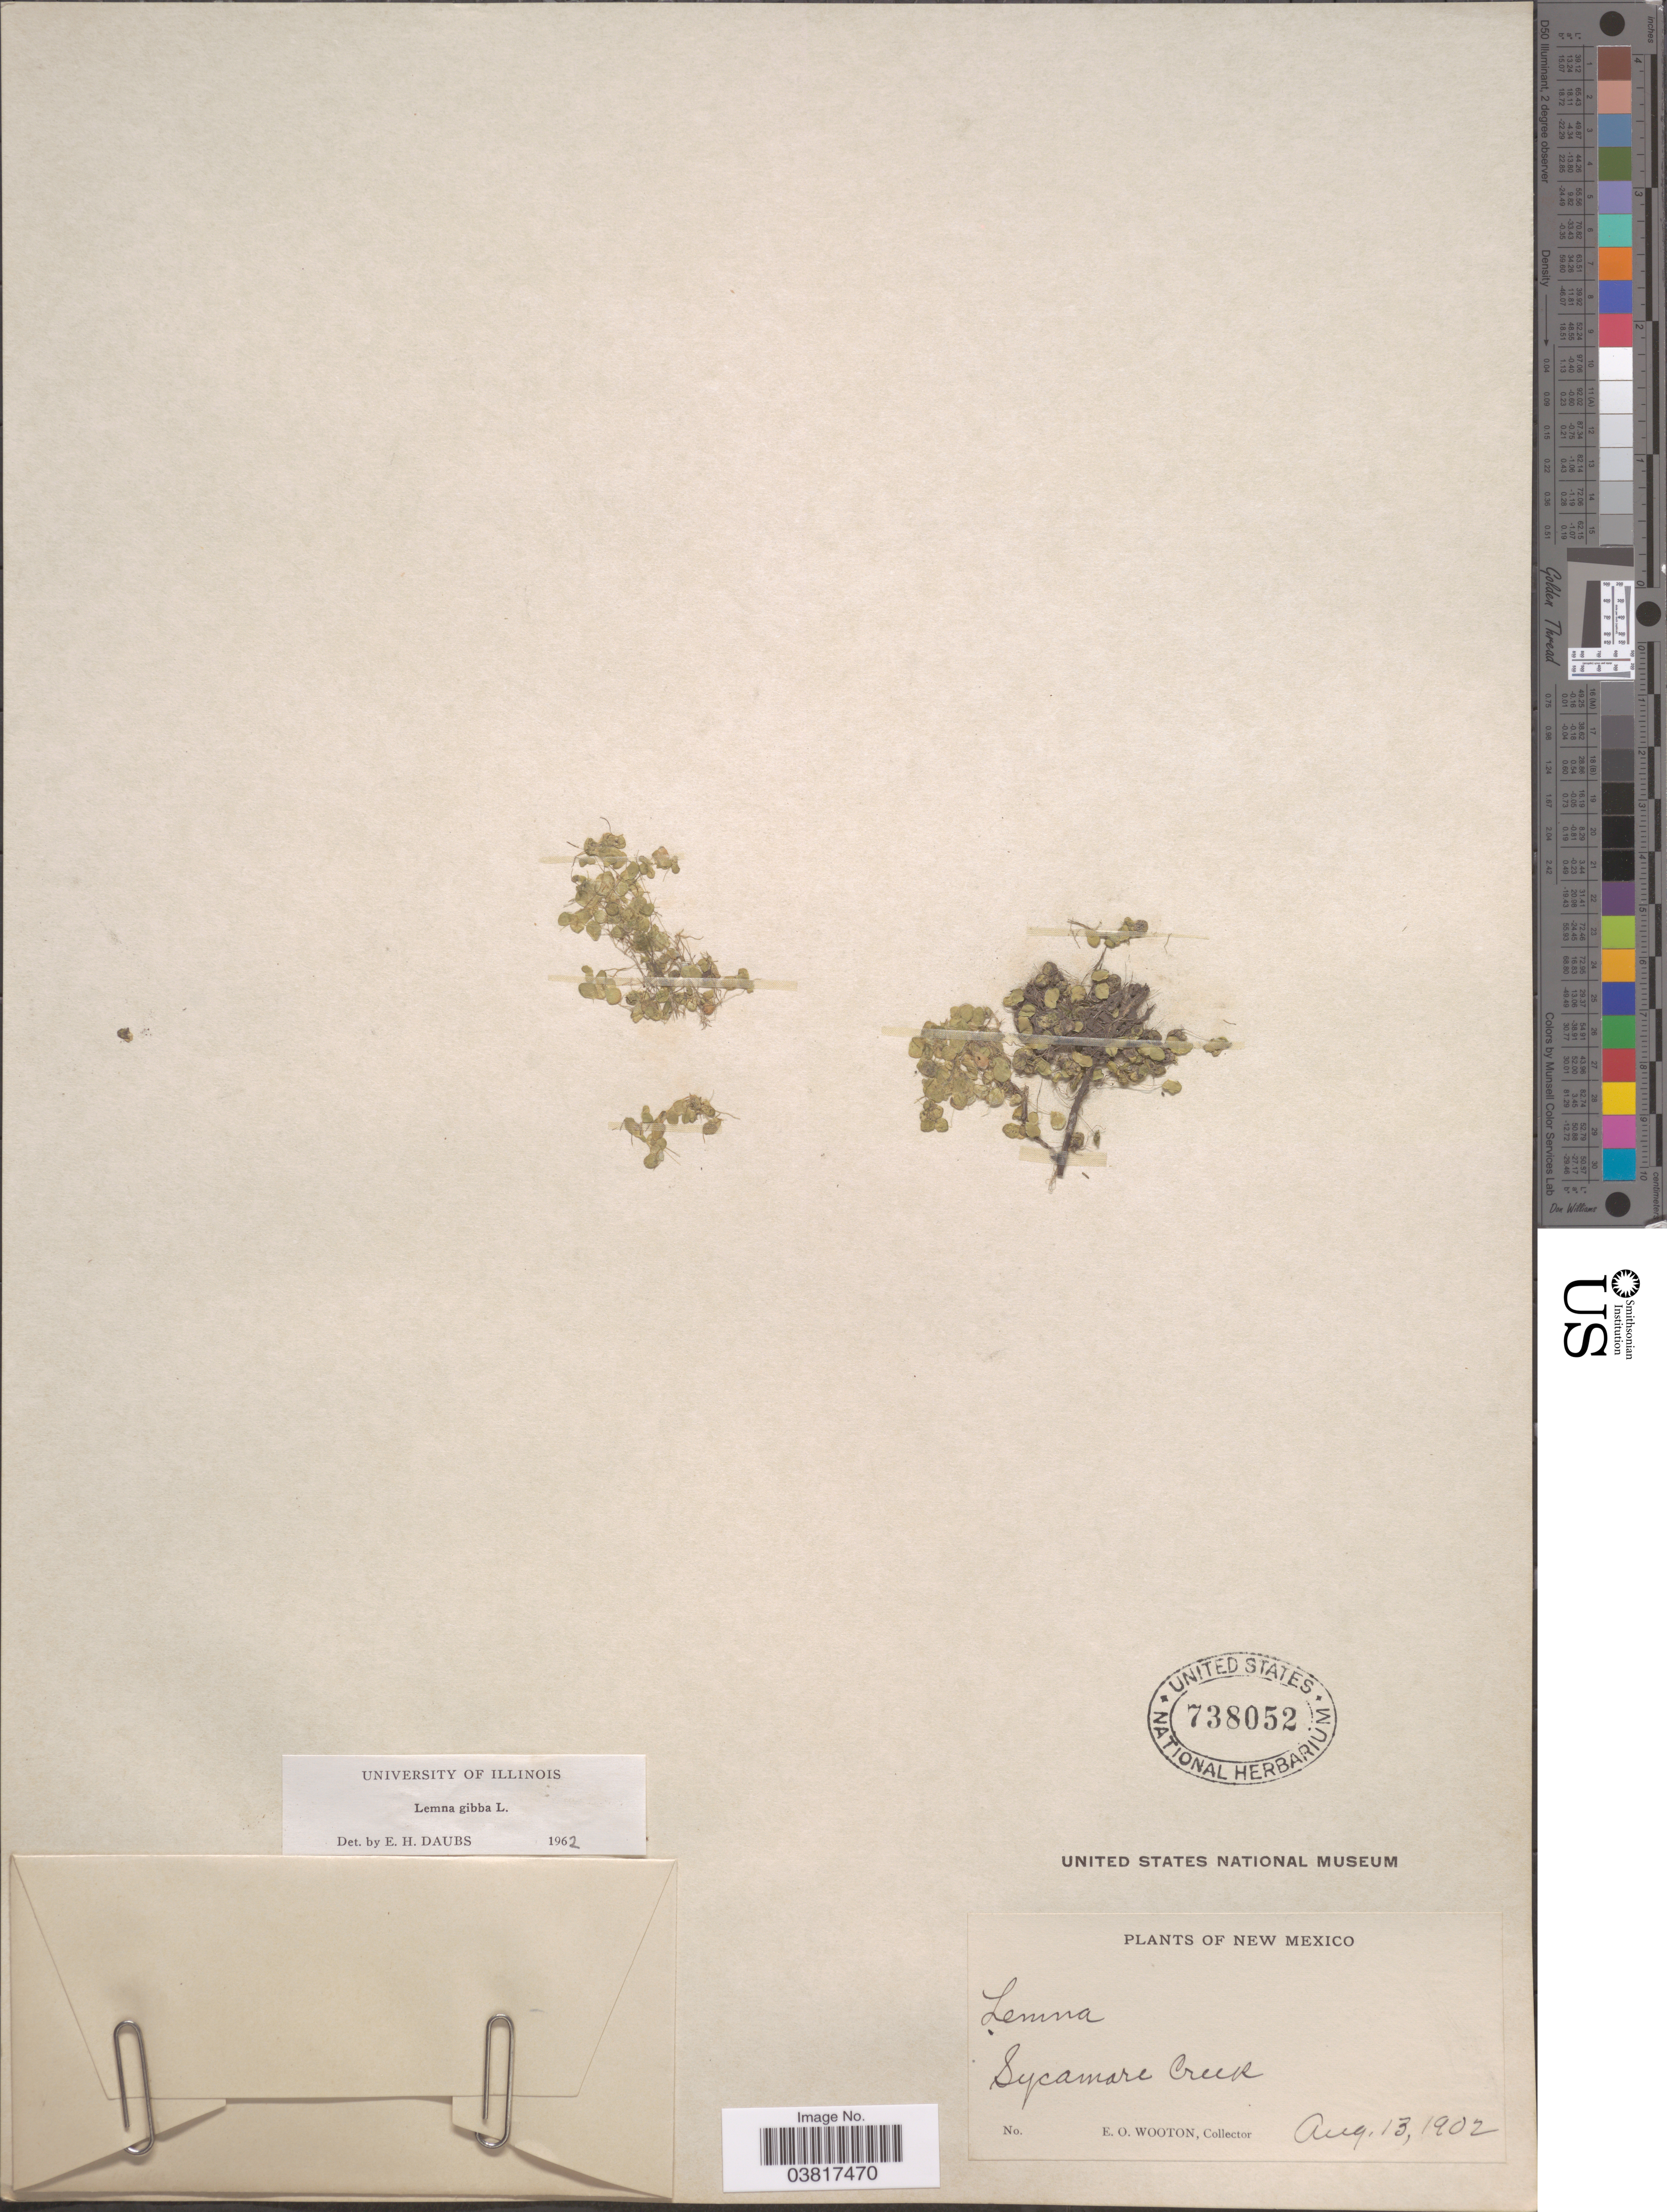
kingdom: Plantae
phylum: Tracheophyta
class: Liliopsida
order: Alismatales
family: Araceae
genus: Lemna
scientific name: Lemna gibba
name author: L.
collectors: E. O. Wooton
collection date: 1902-08-13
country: United States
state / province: New Mexico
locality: Sycamare Creek.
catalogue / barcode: US 738052